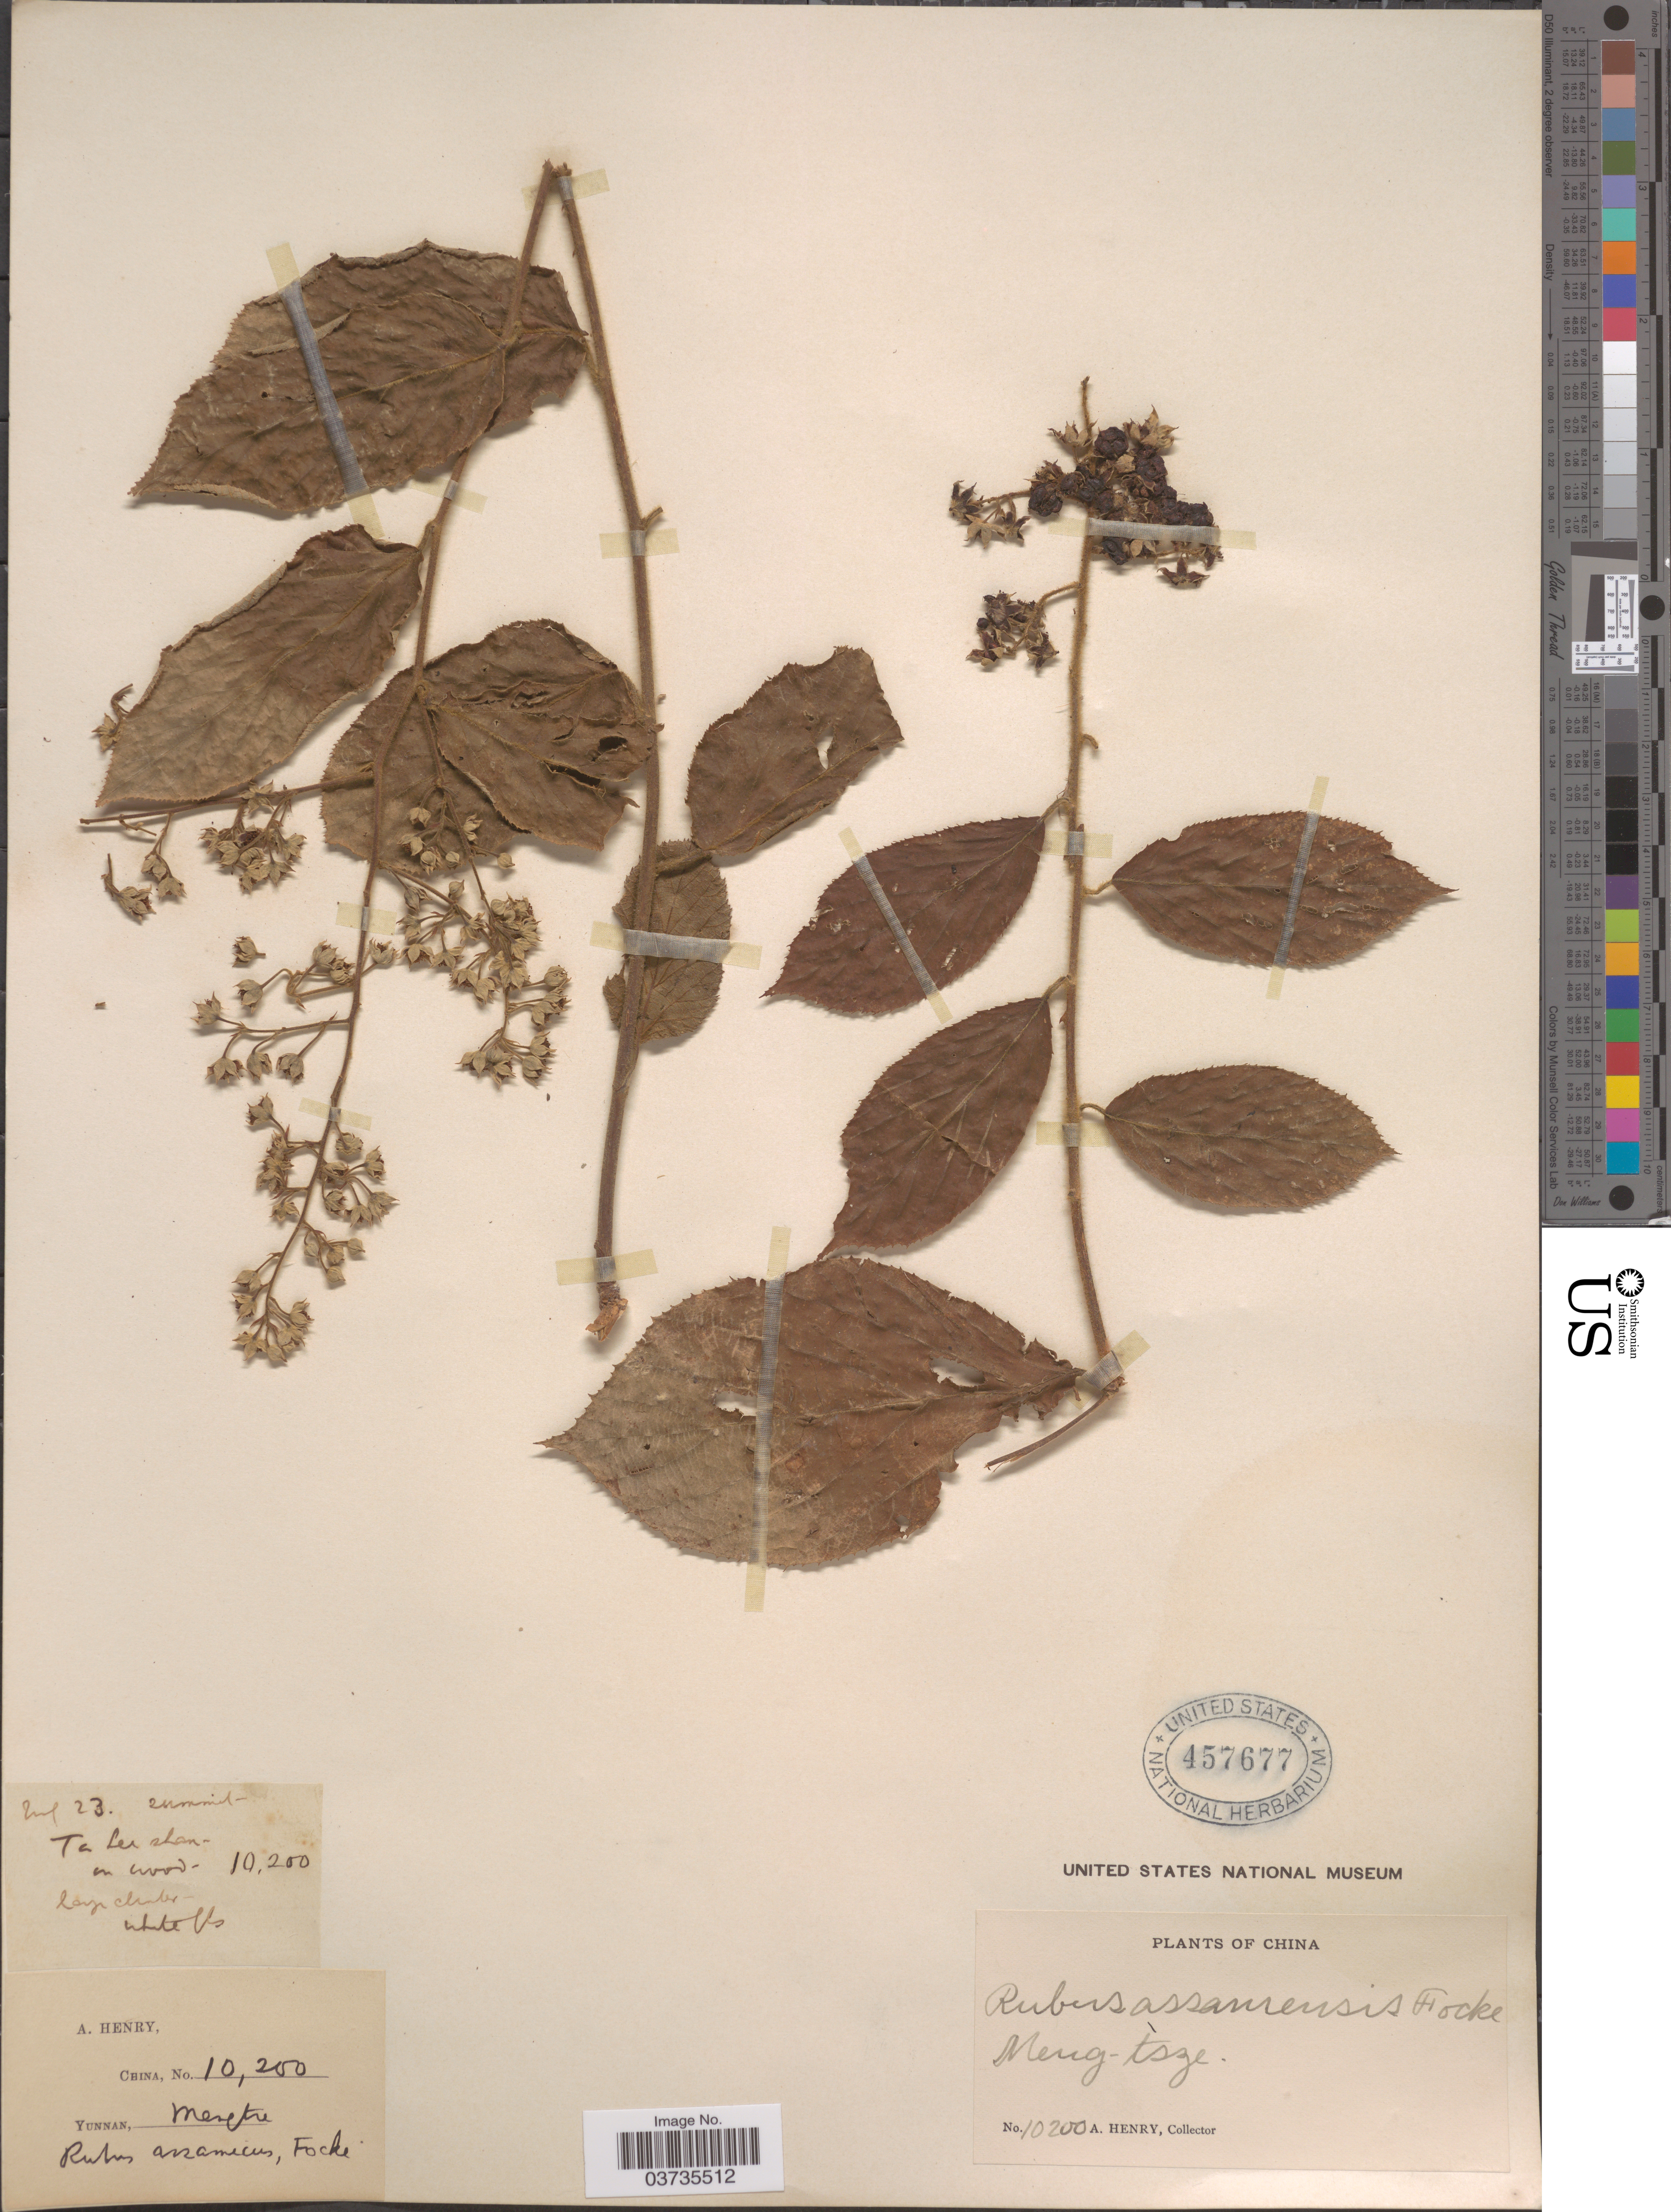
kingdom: Plantae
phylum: Tracheophyta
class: Magnoliopsida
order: Rosales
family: Rosaceae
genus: Rubus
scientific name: Rubus assamensis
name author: Focke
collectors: A. Henry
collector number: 10200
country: China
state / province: Yunnan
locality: Meng-tsze.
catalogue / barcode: US 457677